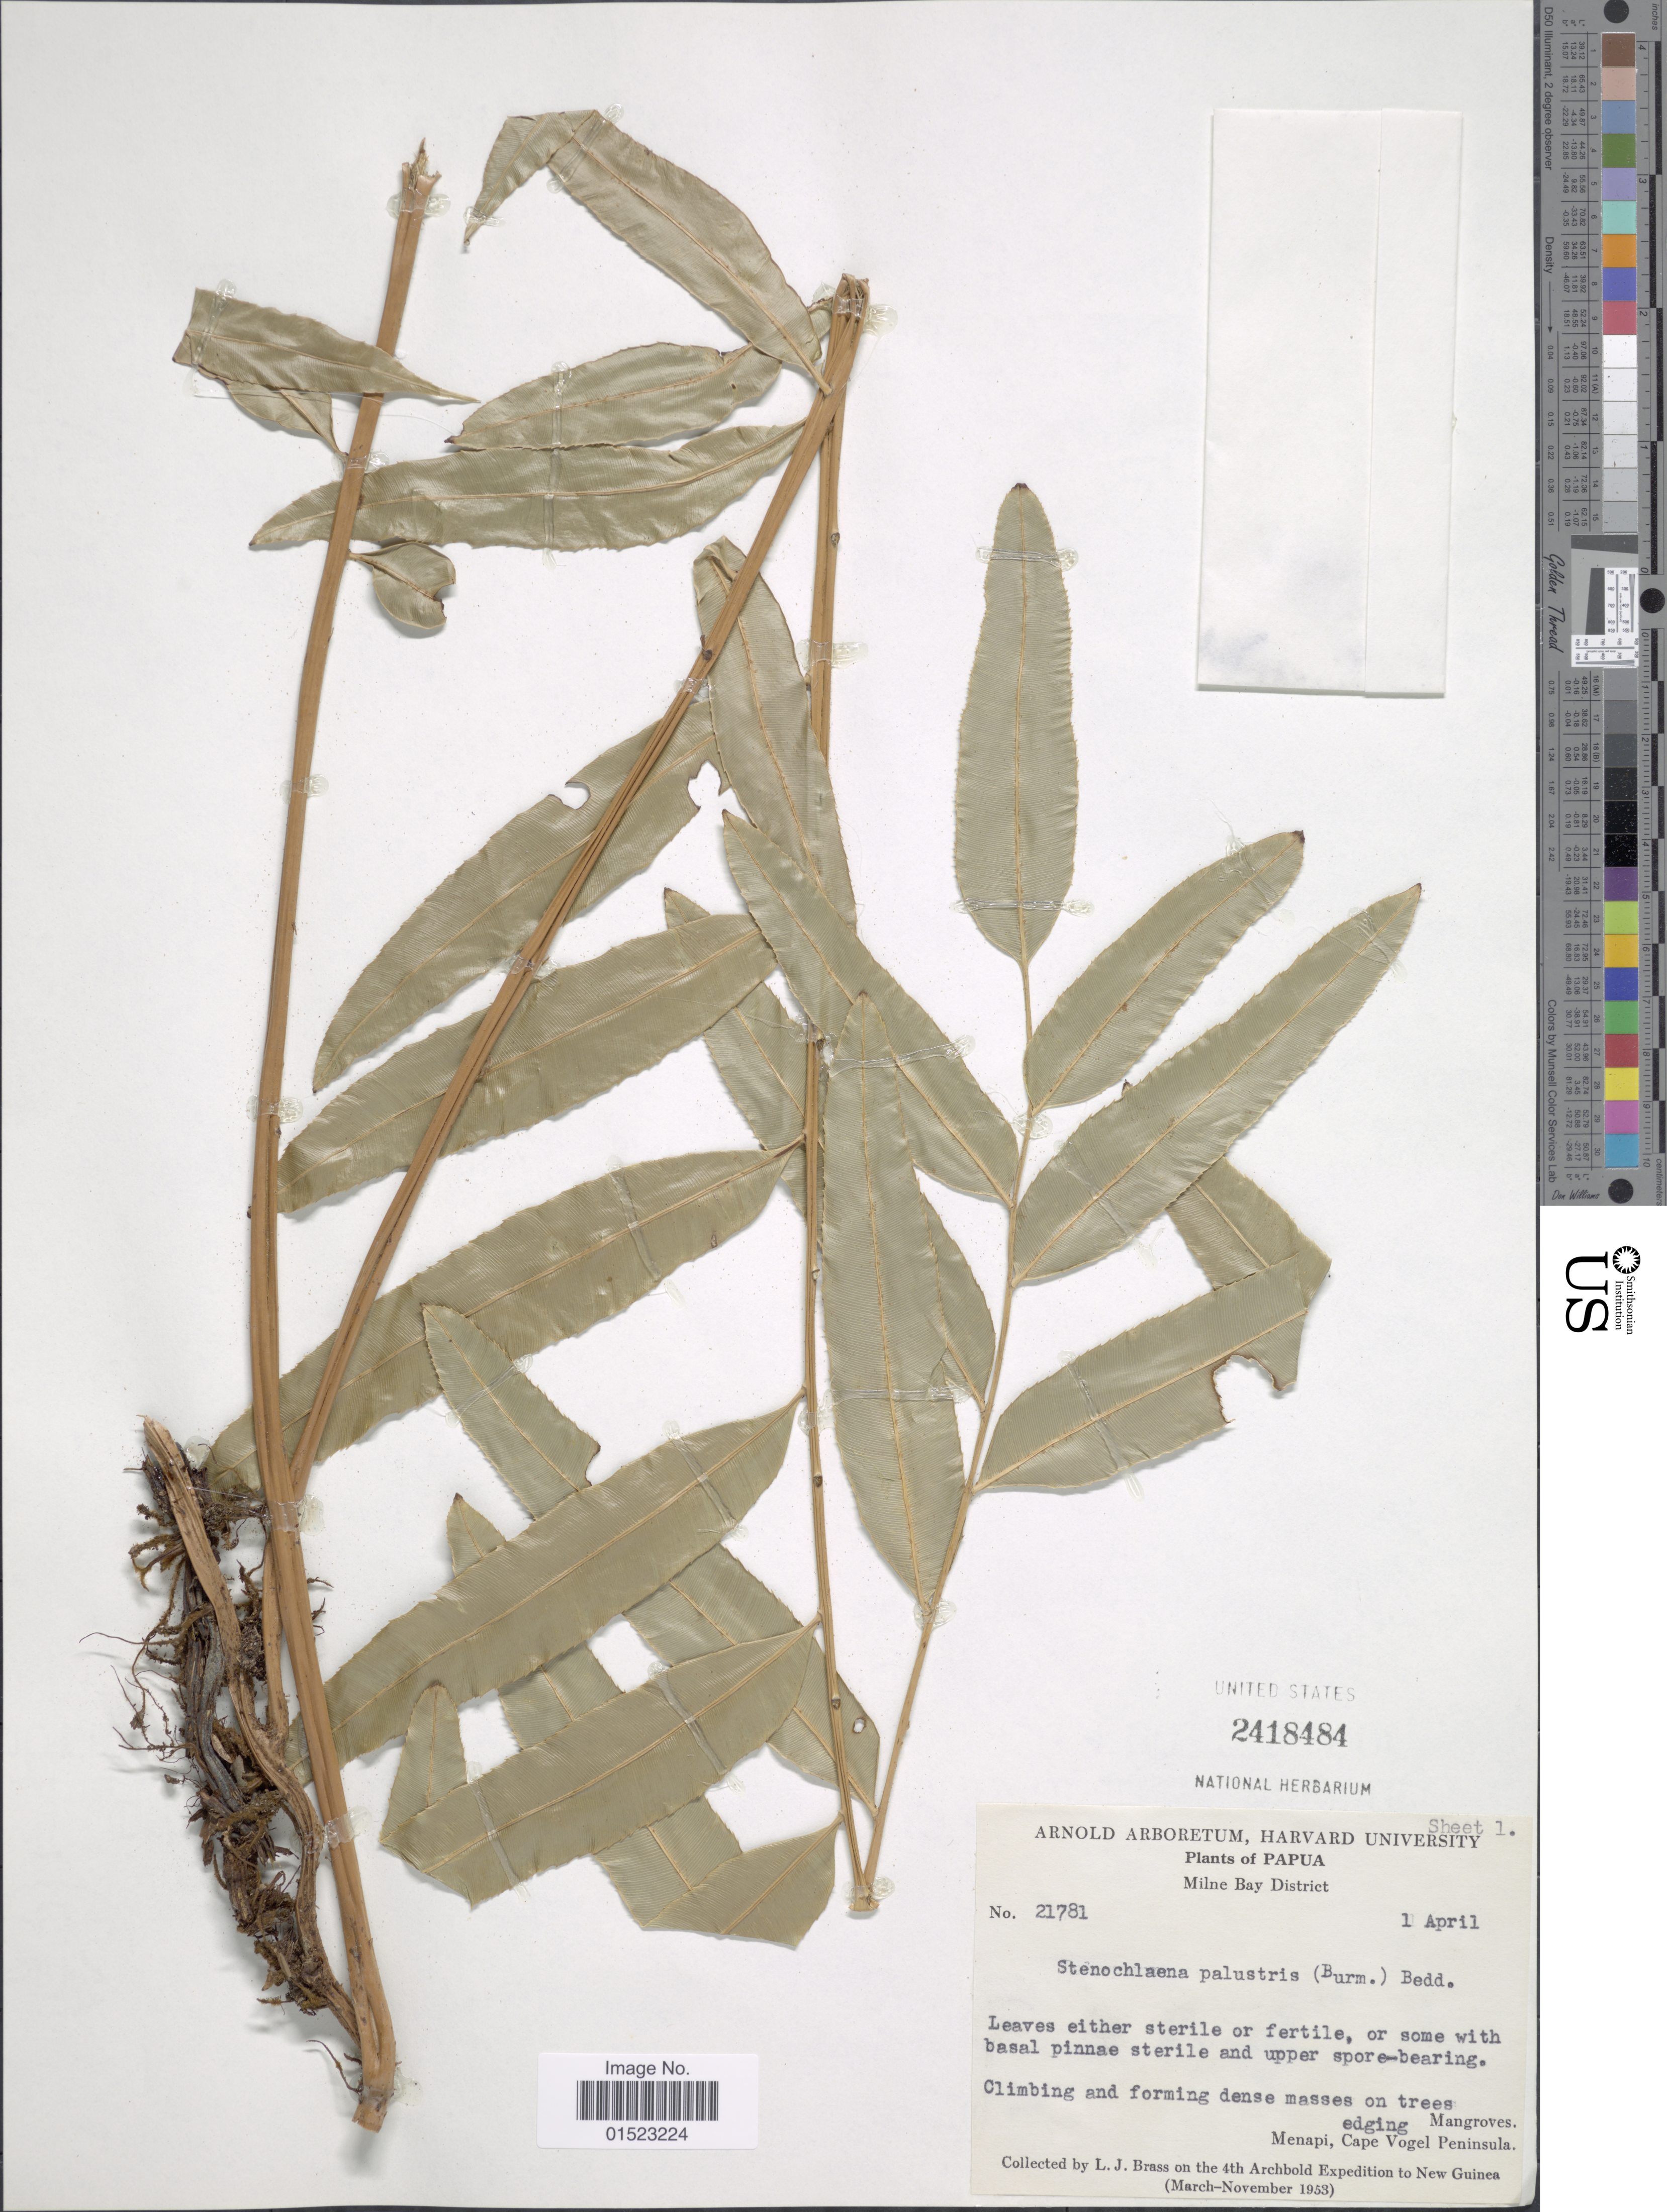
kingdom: Plantae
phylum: Tracheophyta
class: Polypodiopsida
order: Polypodiales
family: Blechnaceae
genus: Stenochlaena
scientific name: Stenochlaena palustris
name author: (Burm. f.) Bedd.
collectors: L. J. Brass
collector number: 21781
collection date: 1953-04-01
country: Papua New Guinea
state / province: Milne Bay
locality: Mangroves, Menapi, Cape Vogel Peninsula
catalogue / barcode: US 2418484